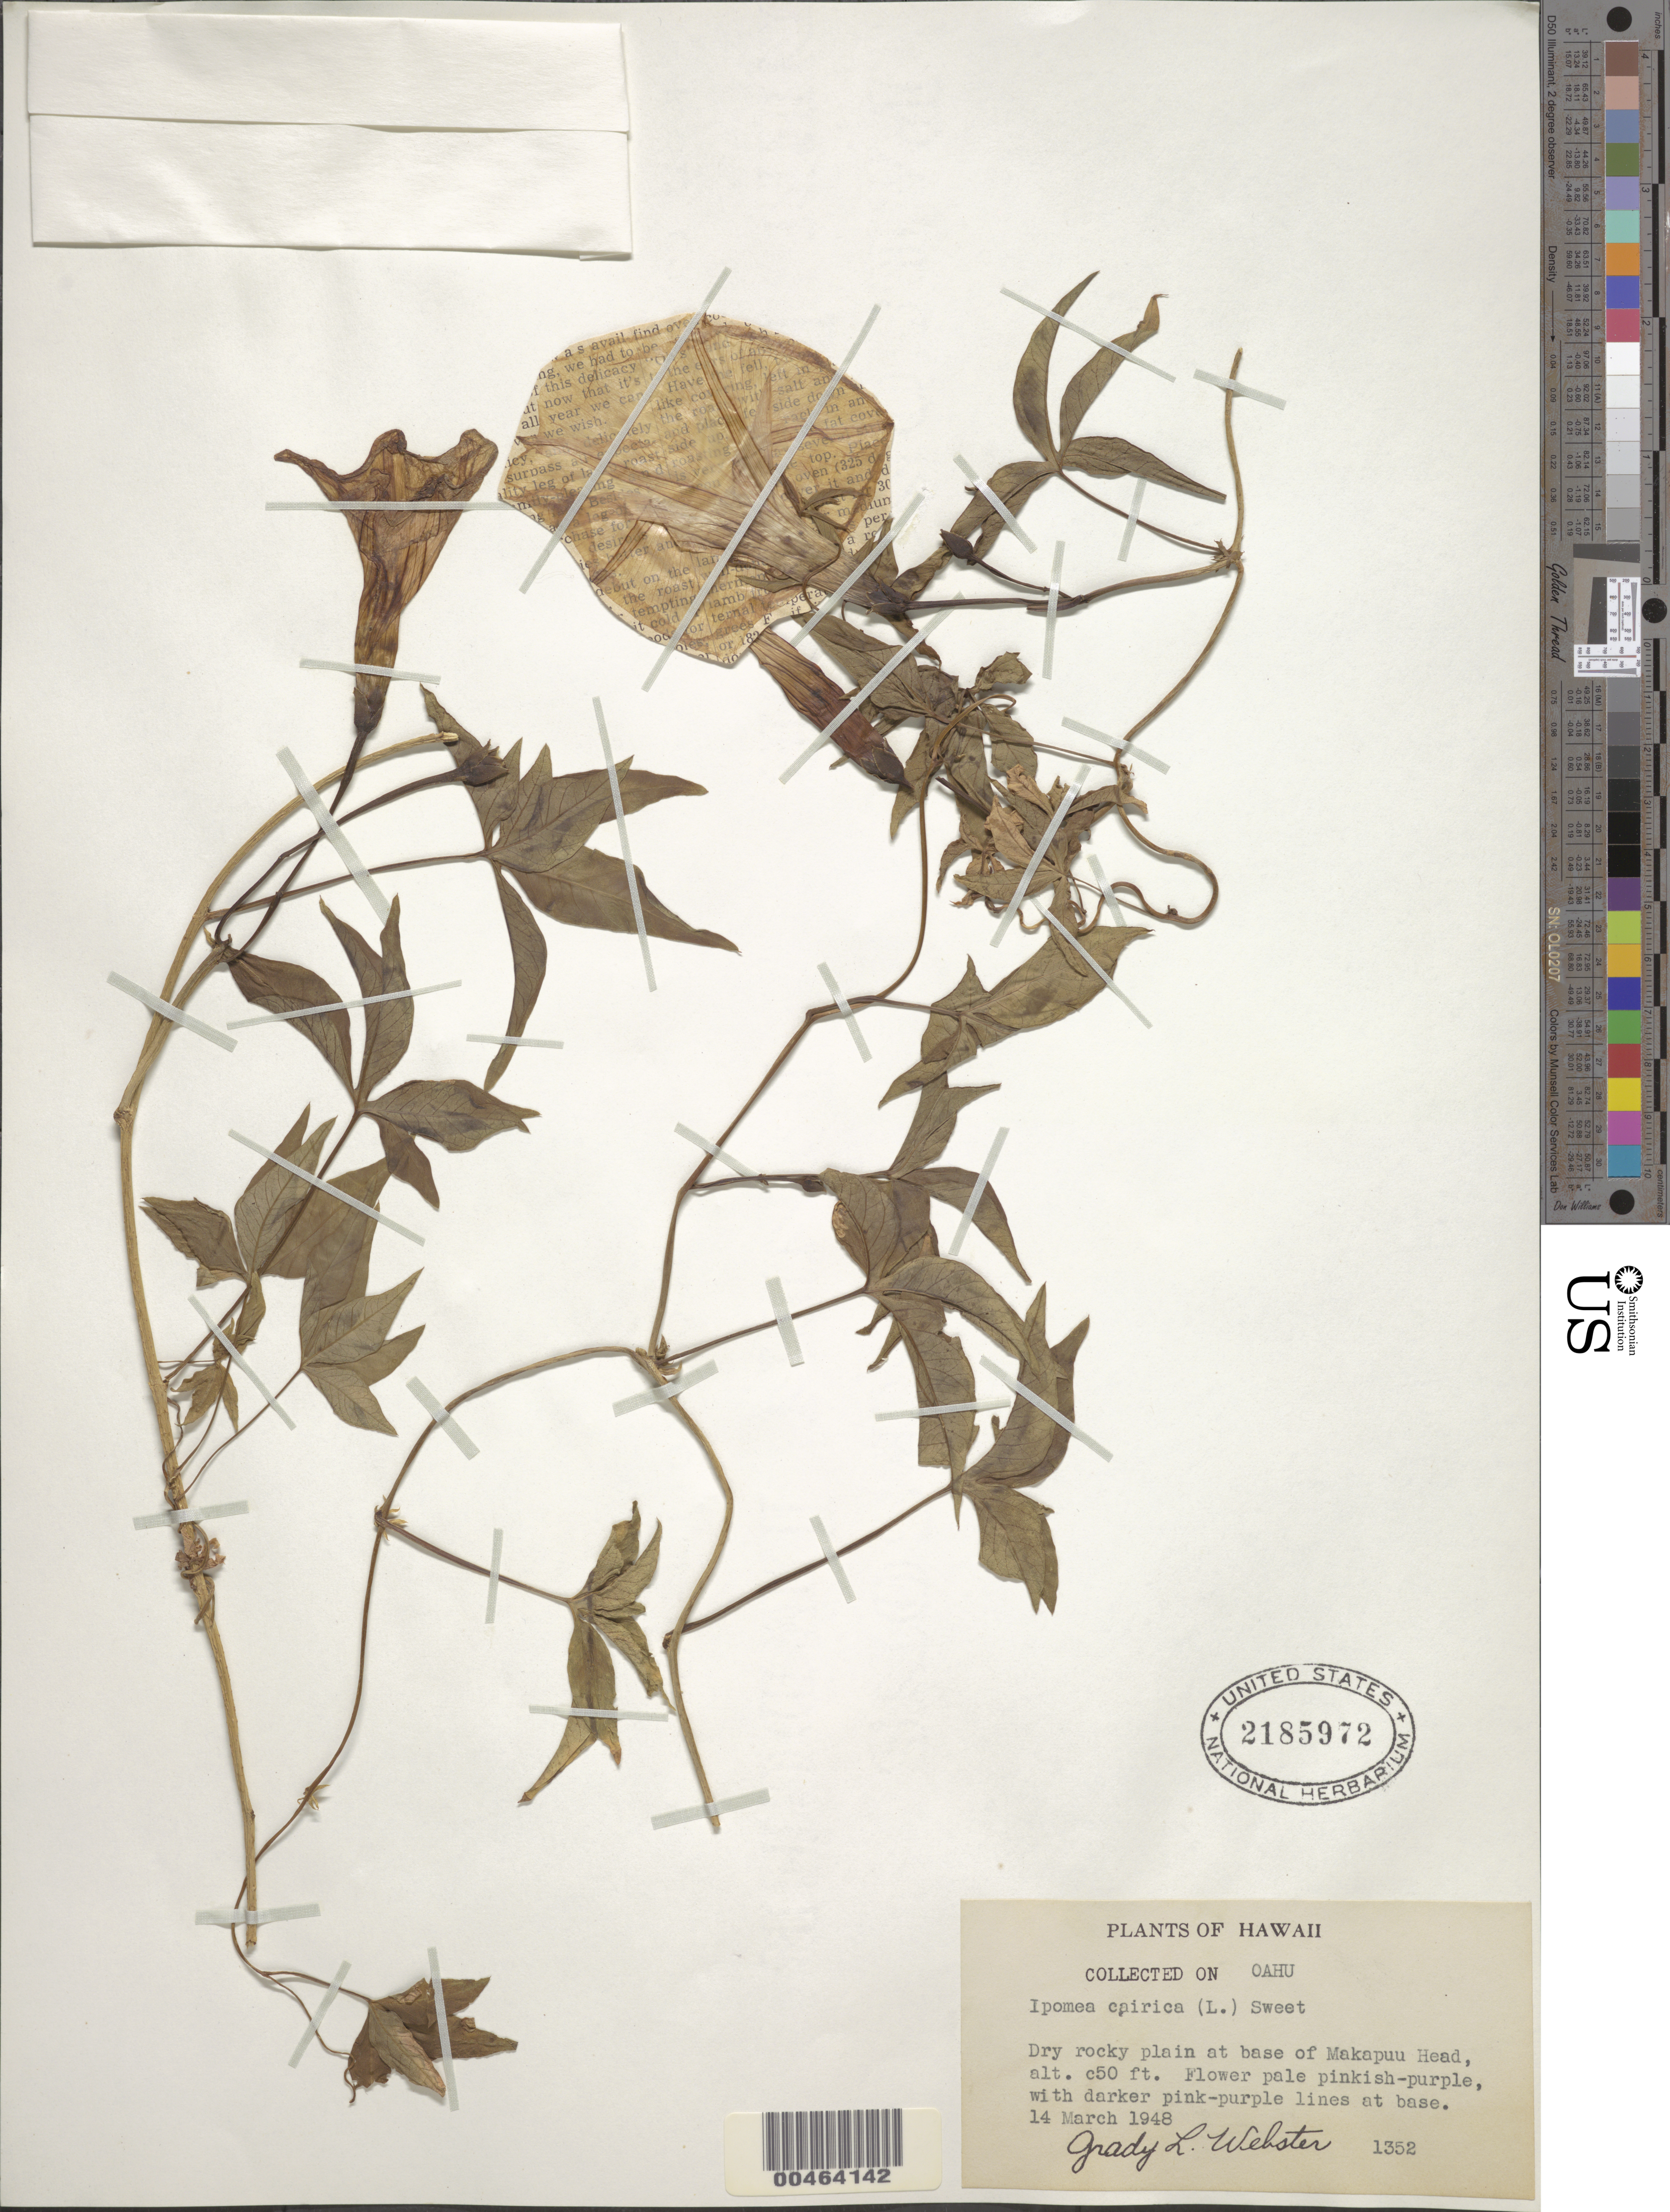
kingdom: Plantae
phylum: Tracheophyta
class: Magnoliopsida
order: Solanales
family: Convolvulaceae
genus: Ipomoea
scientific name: Ipomoea cairica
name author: (L.) Sweet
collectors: G. L. Webster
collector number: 1352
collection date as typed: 14 Mar 1948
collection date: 1948-03-14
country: United States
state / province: Hawaii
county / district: Honolulu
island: Oahu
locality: At base of Makapuu Head.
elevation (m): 15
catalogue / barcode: US 2185972